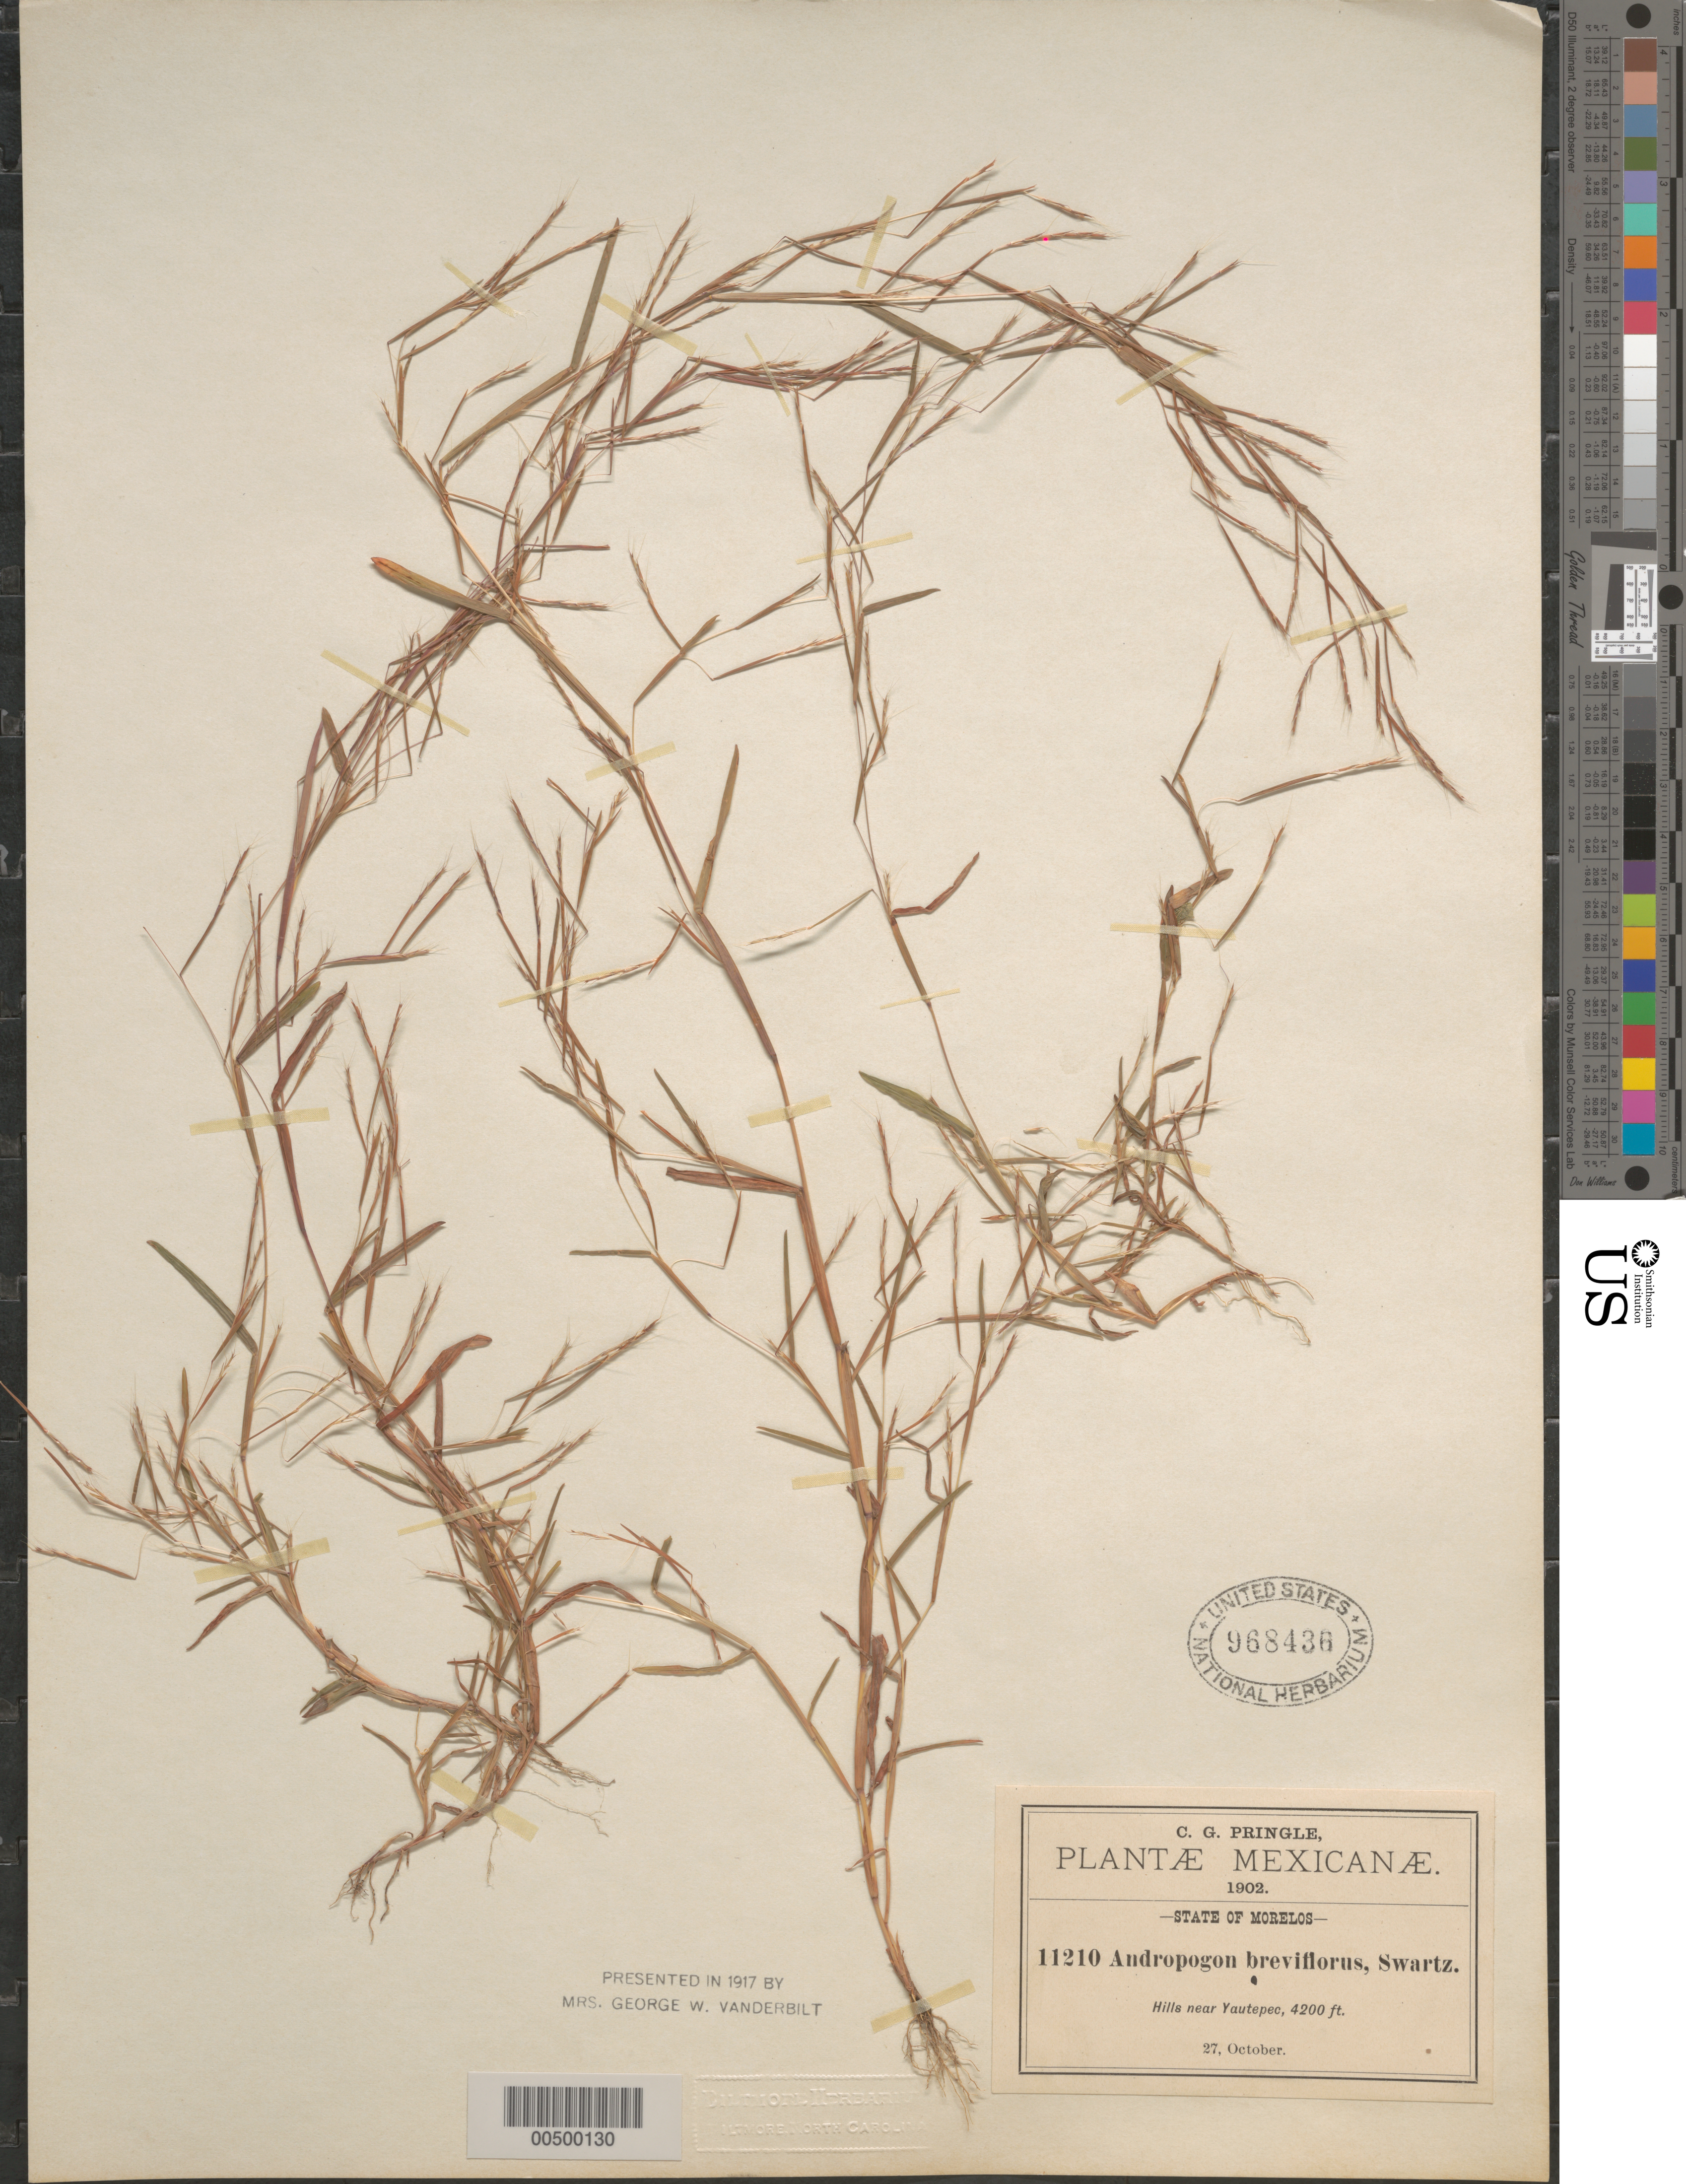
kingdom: Plantae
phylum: Tracheophyta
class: Liliopsida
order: Poales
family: Poaceae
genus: Schizachyrium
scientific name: Schizachyrium brevifolium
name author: (Sw.) Nees ex Büse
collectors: C. G. Pringle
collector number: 11210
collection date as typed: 27 Oct 1902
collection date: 1902-10-27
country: Mexico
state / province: Morelos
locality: Near Yautepec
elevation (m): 1280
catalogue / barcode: US 968436